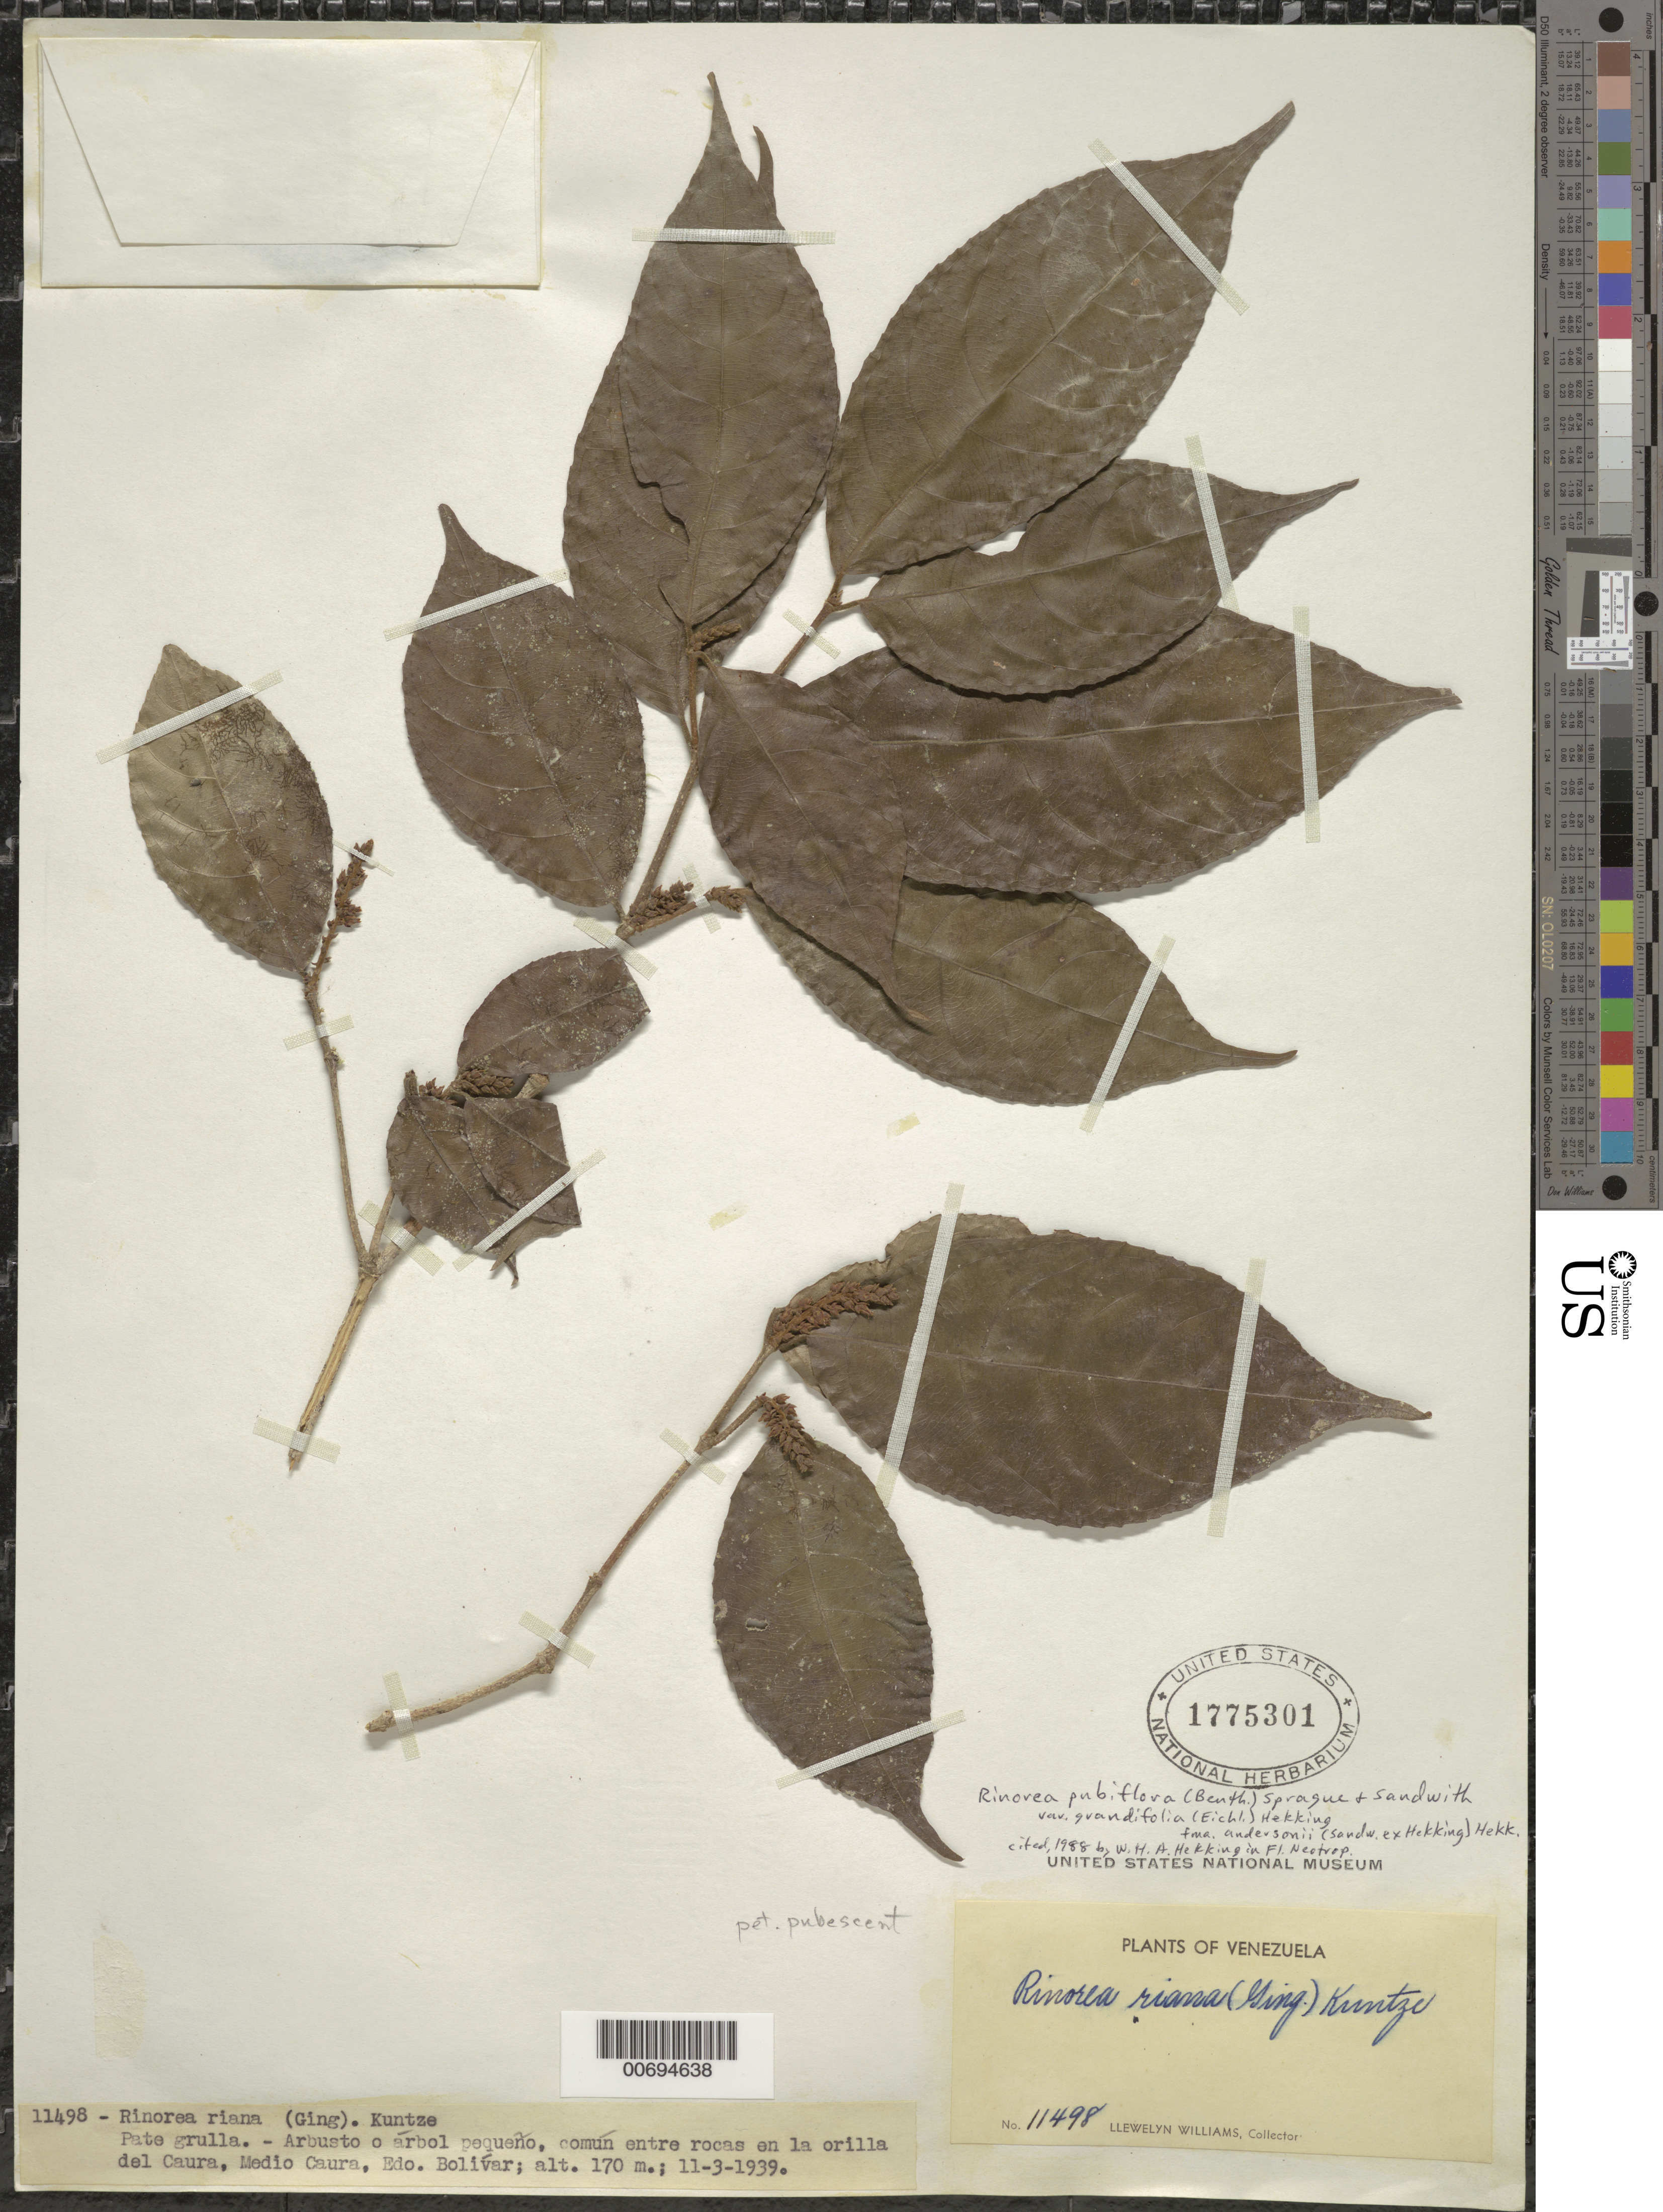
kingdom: Plantae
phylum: Tracheophyta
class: Magnoliopsida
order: Malpighiales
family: Violaceae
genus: Rinorea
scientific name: Rinorea pubiflora var. grandifolia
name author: (Eichler) Hekking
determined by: Hekking, W. H. A.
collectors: Ll. Williams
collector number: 11498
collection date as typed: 11-Mar-39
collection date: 1939-03-11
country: Venezuela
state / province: Bolívar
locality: Salto de Para, Medio Caura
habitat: Among rocks on riverbank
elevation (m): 170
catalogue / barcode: US 1775301